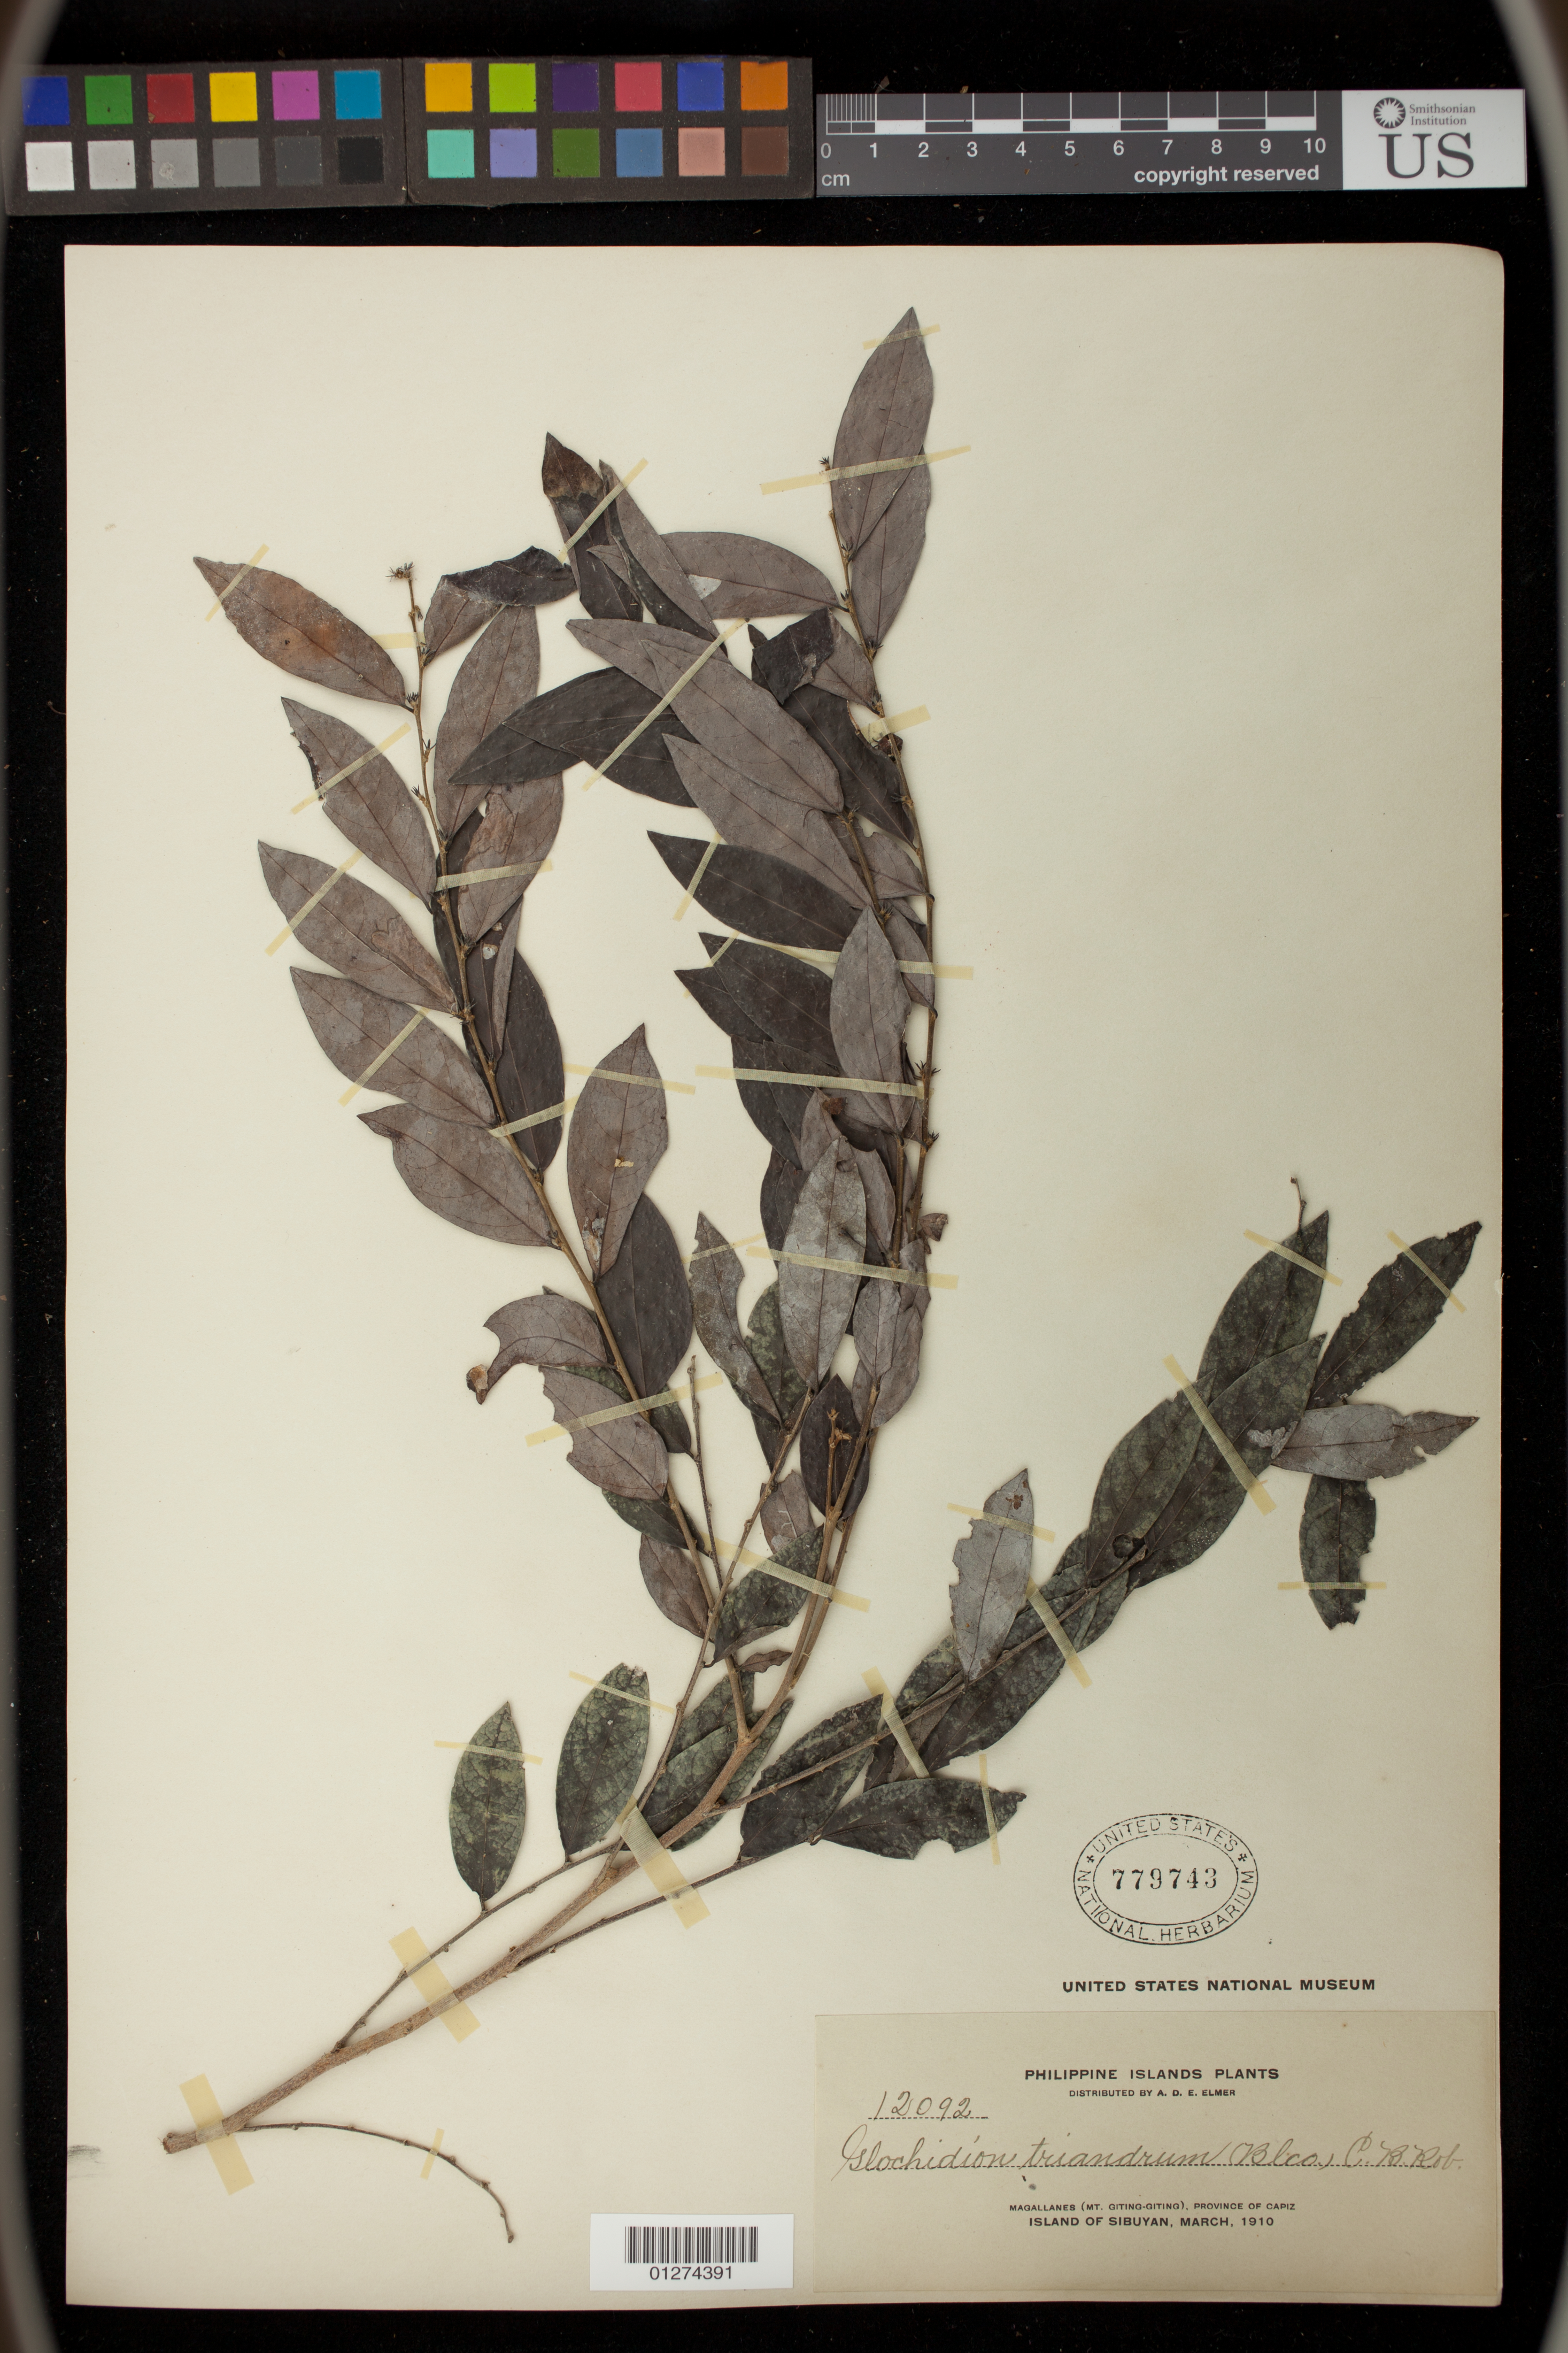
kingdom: Plantae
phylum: Tracheophyta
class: Magnoliopsida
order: Malpighiales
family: Phyllanthaceae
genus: Glochidion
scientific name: Glochidion triandrum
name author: (Blanco) C.B. Rob.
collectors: A. D. E. Elmer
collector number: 12092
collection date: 1910-03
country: Philippines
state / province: Mimaropa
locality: Magallanes (Mt. Giting-Giting), Province of Capiz, Island of Sibuyan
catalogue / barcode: US 779743